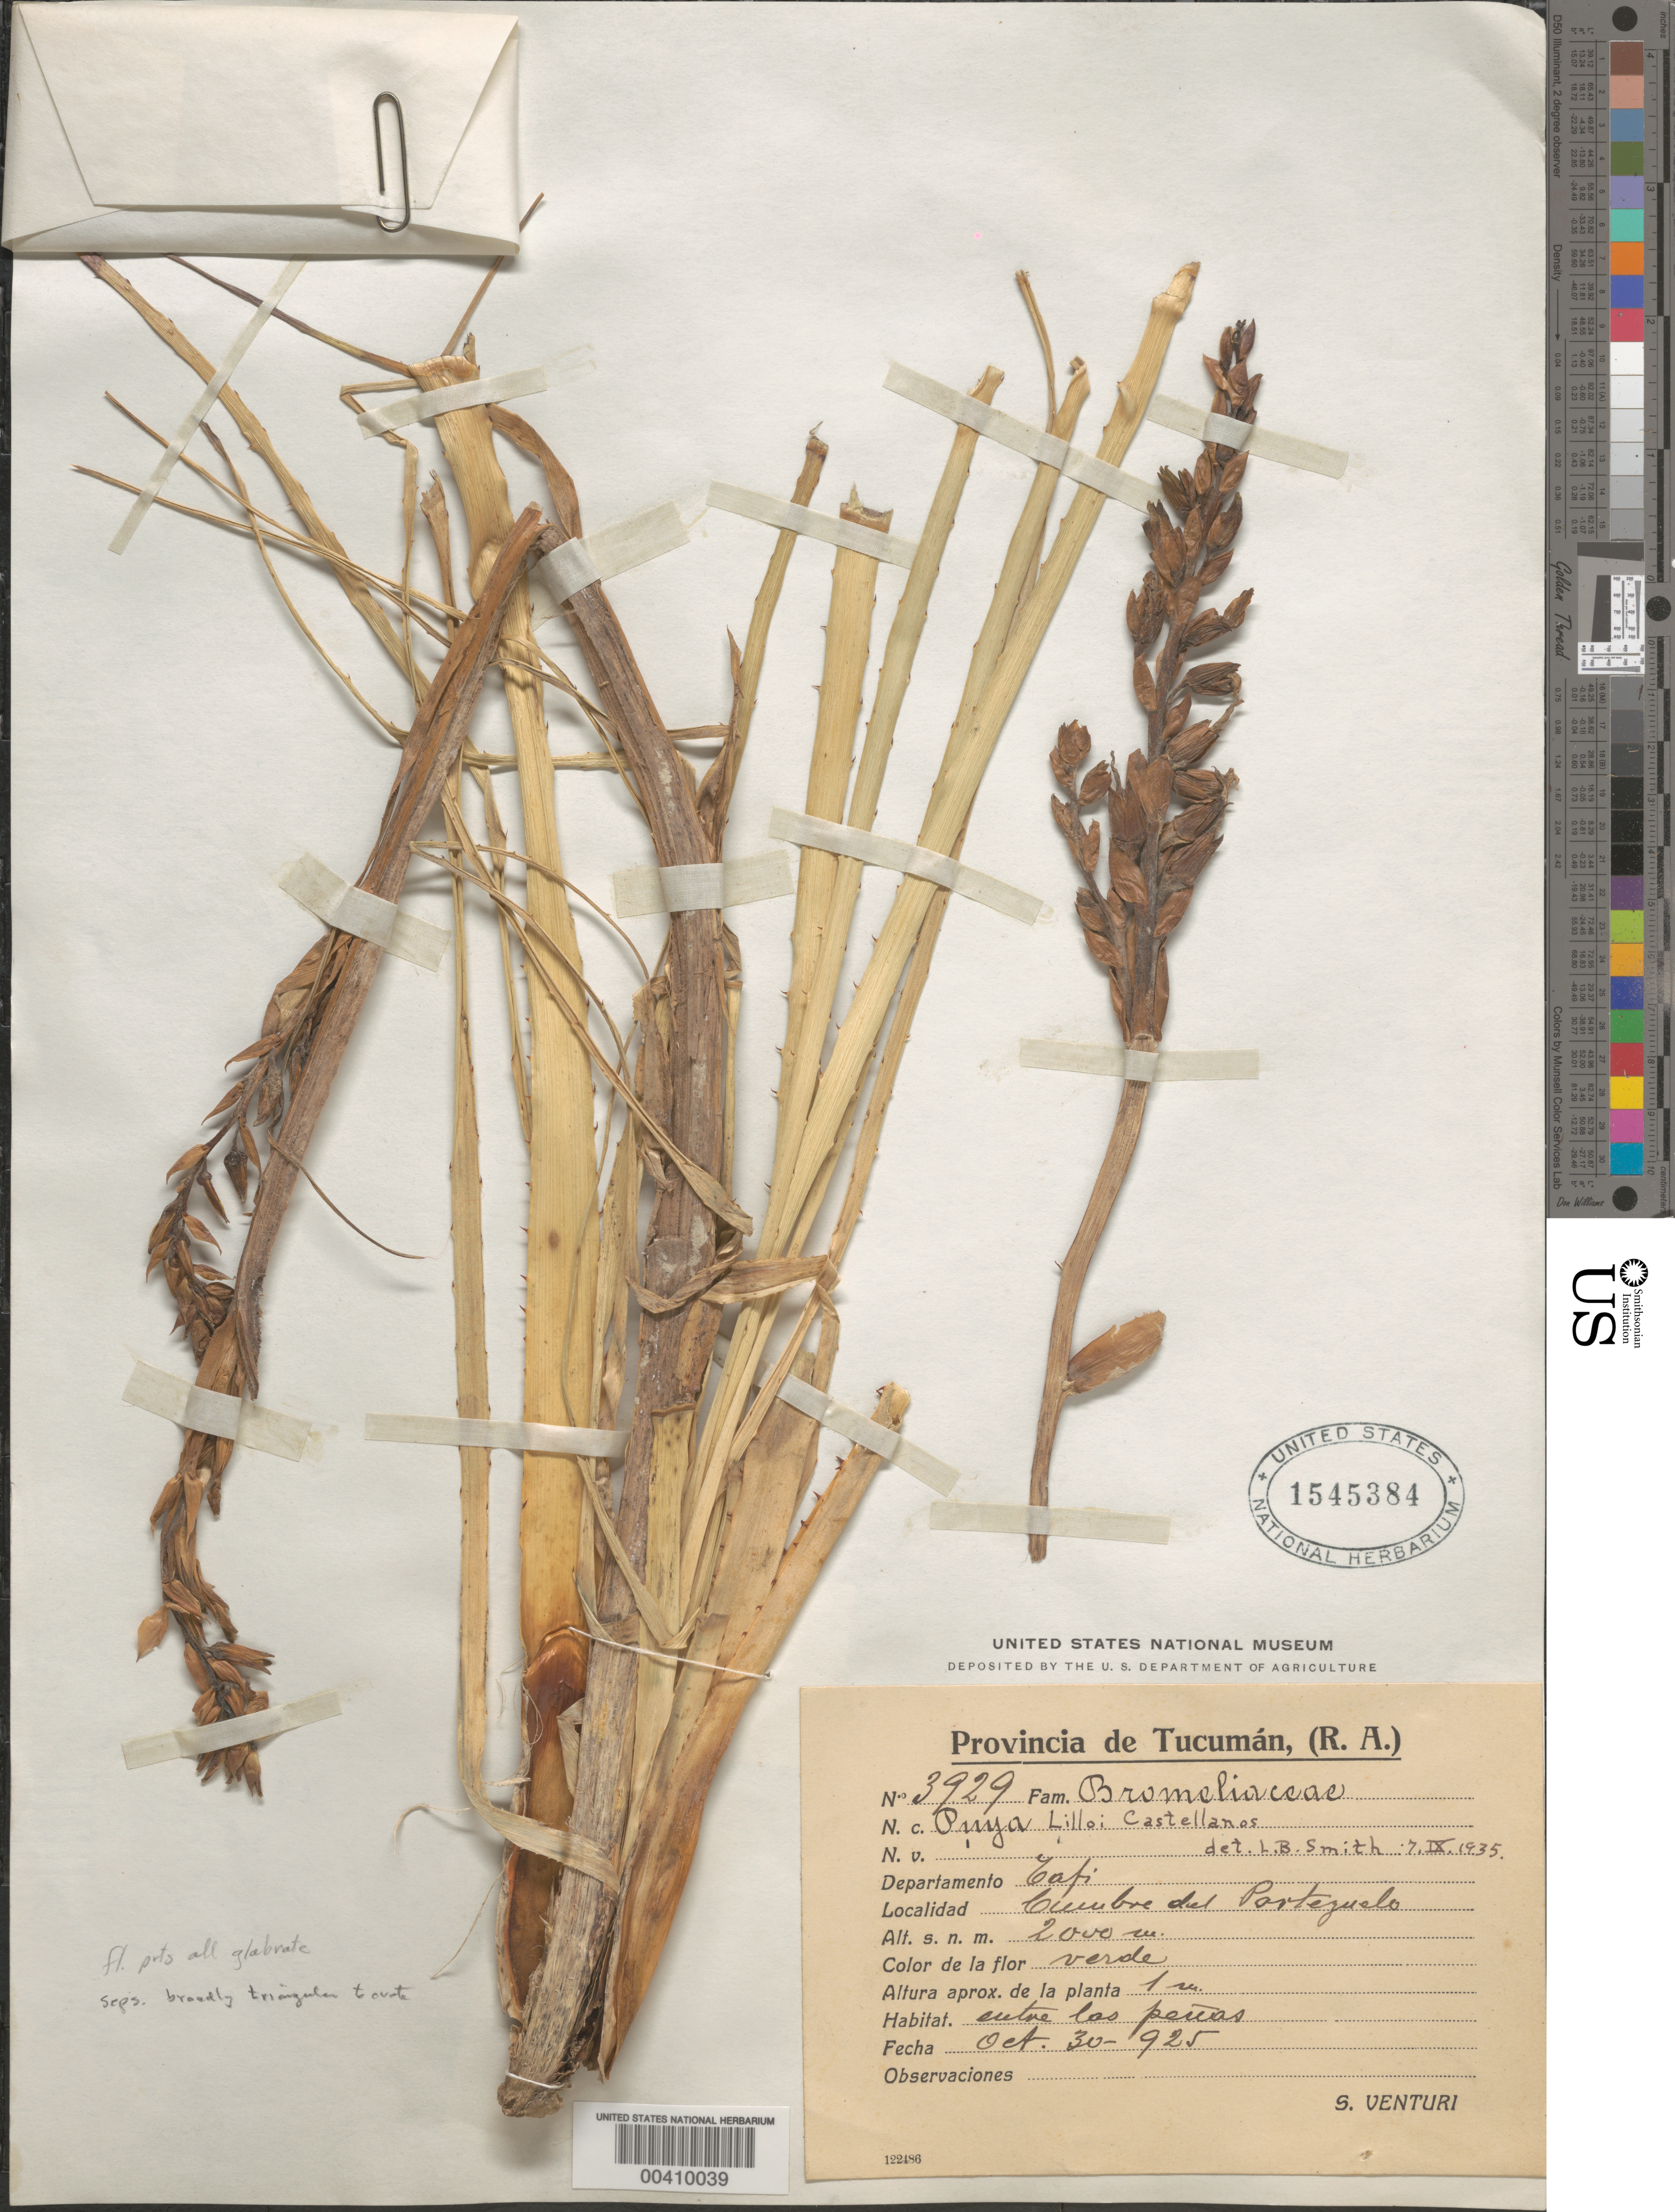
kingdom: Plantae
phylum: Tracheophyta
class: Liliopsida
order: Poales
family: Bromeliaceae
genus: Puya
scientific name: Puya lilloi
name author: A. Cast.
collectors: S. Venturi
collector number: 3929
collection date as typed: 30 Oct 1925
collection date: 1925-10-30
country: Argentina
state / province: Tucumán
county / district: Tafí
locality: Poretzuelo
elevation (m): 2000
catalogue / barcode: US 1545384